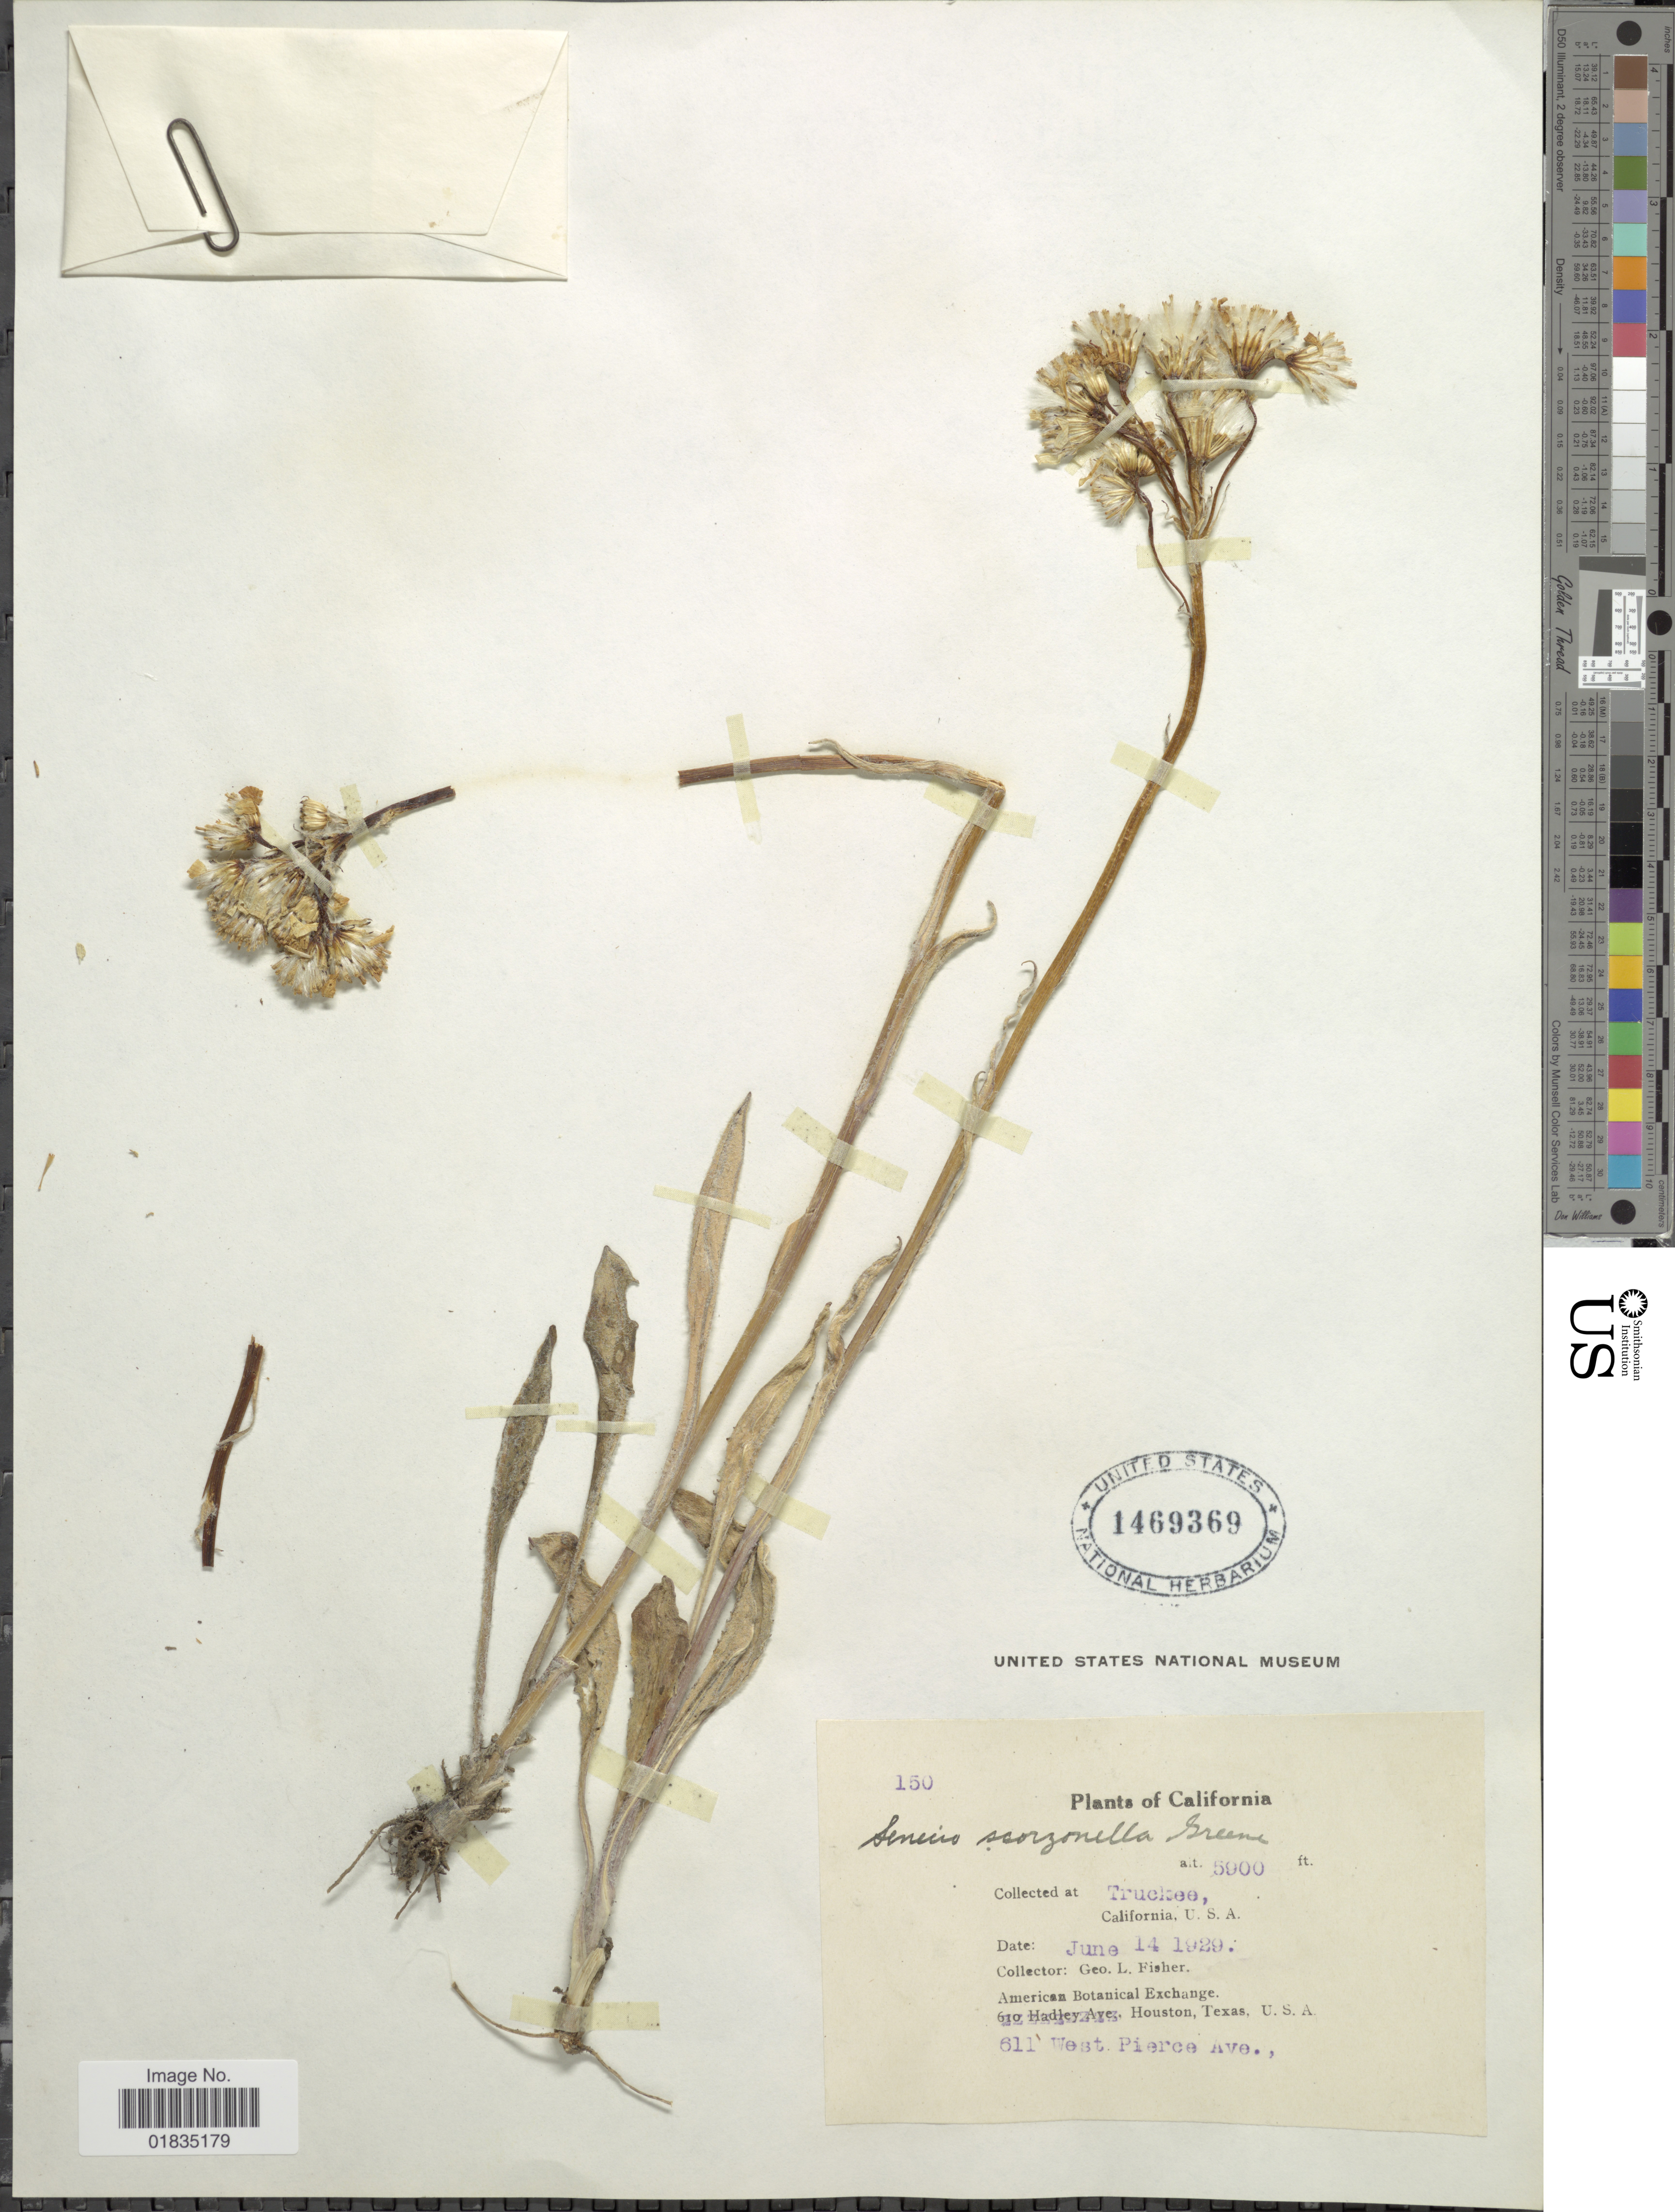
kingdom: Plantae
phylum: Tracheophyta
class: Magnoliopsida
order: Asterales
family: Asteraceae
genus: Senecio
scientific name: Senecio scorzonella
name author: Greene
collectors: G. L. Fisher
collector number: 150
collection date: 1929-06-14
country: United States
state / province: California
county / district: Nevada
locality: Truckee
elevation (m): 1798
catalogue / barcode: US 1469369